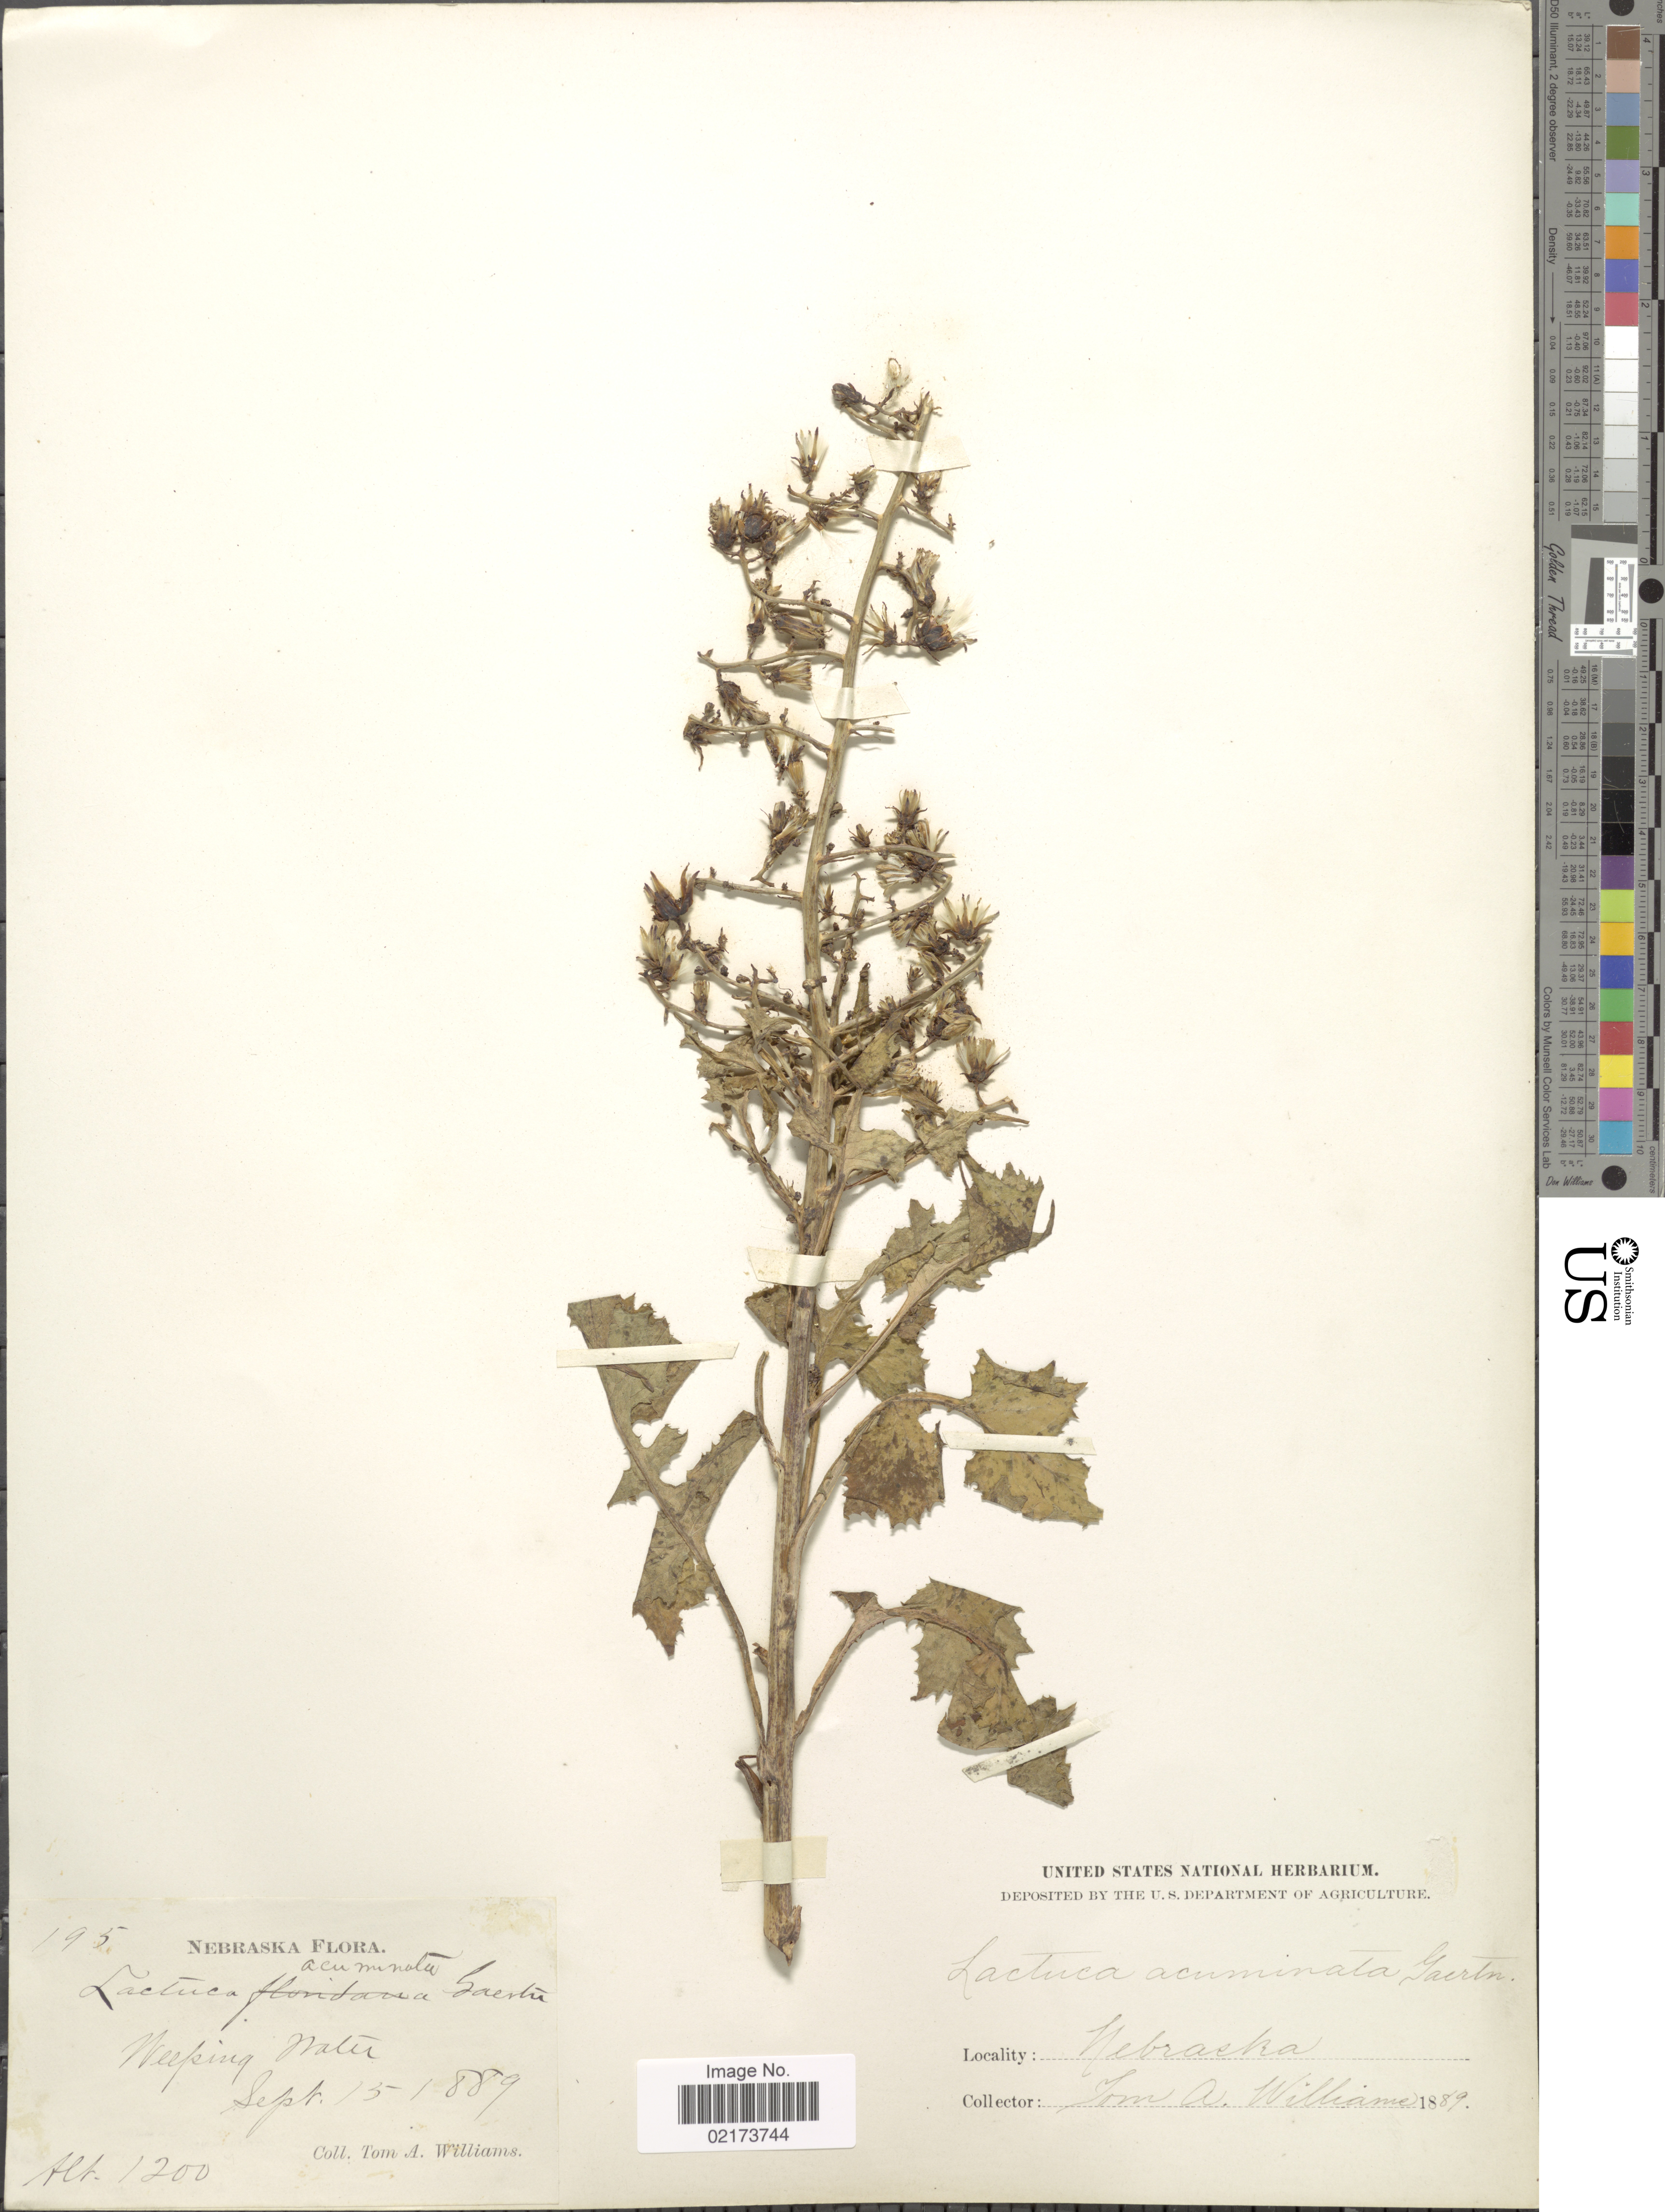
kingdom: Plantae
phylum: Tracheophyta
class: Magnoliopsida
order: Asterales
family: Asteraceae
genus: Lactuca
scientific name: Lactuca floridana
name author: (L.) Gaertn.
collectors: T. A. Williams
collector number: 195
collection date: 1889-09-15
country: United States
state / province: Nebraska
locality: Weeping Water